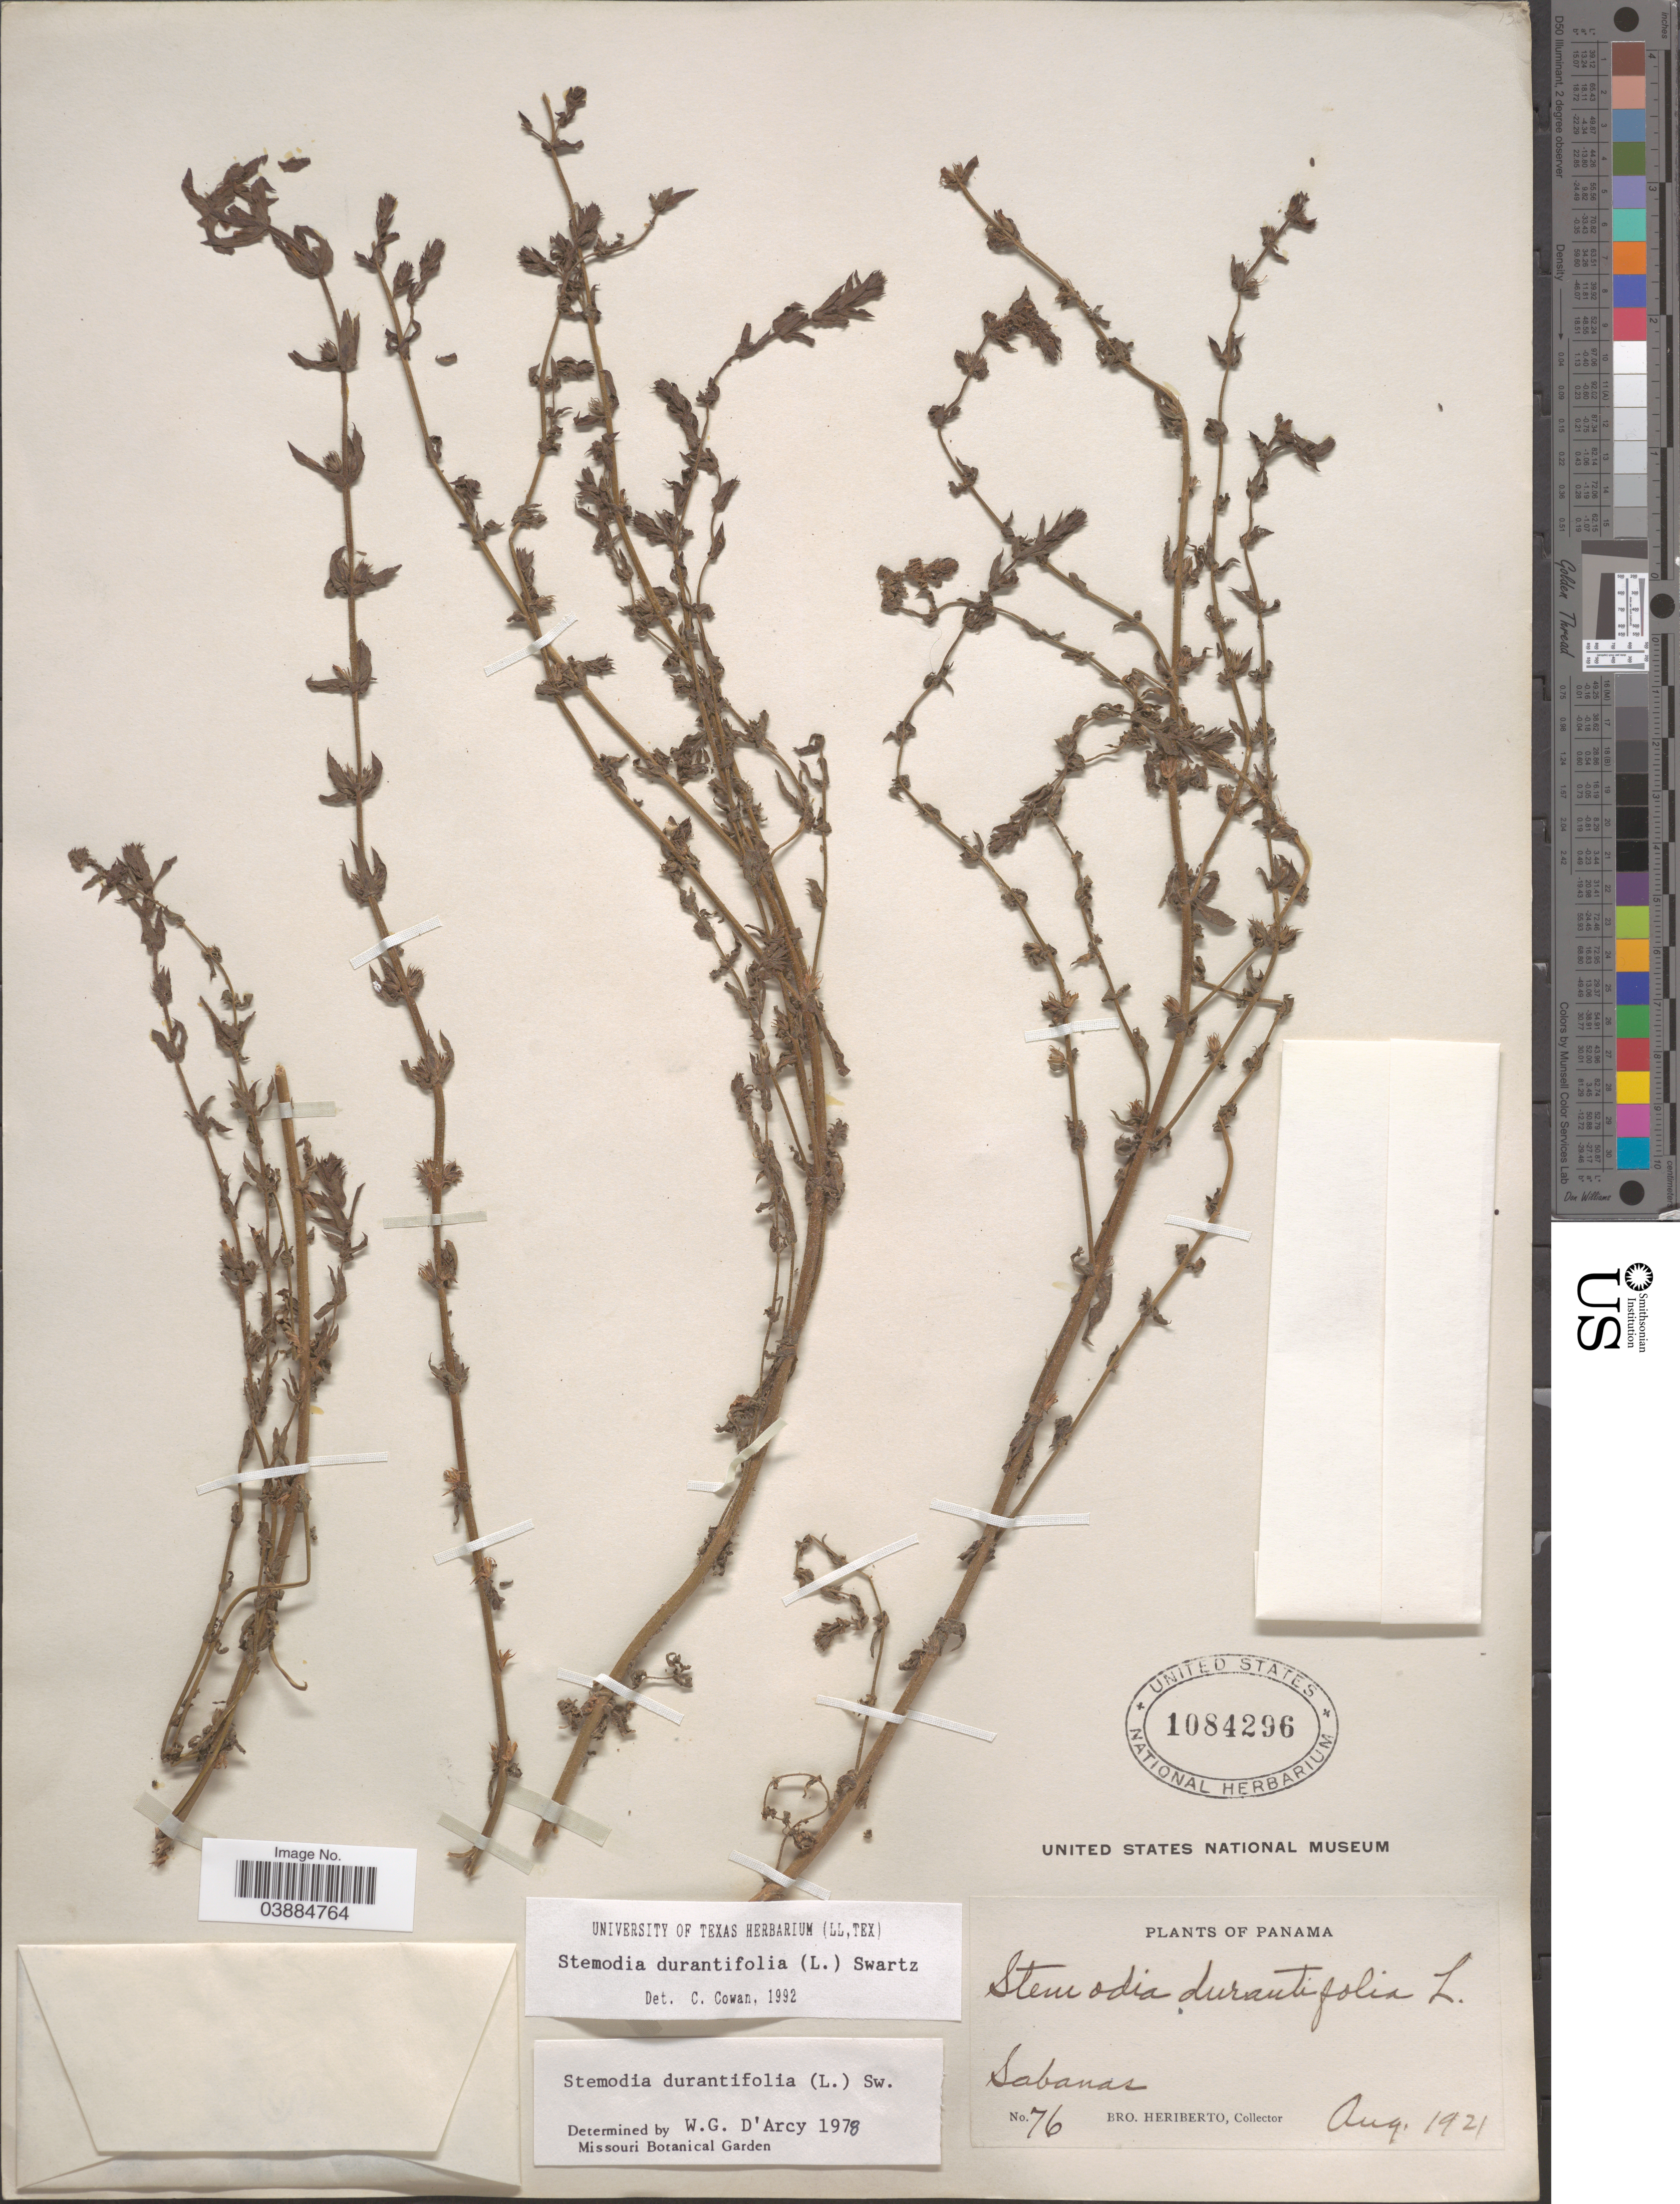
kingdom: Plantae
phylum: Tracheophyta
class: Magnoliopsida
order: Lamiales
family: Plantaginaceae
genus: Stemodia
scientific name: Stemodia durantifolia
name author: (L.) Sw.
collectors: B. Heriberto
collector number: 76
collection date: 1921-08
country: Panama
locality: Sabanas.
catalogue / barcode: US 1084296